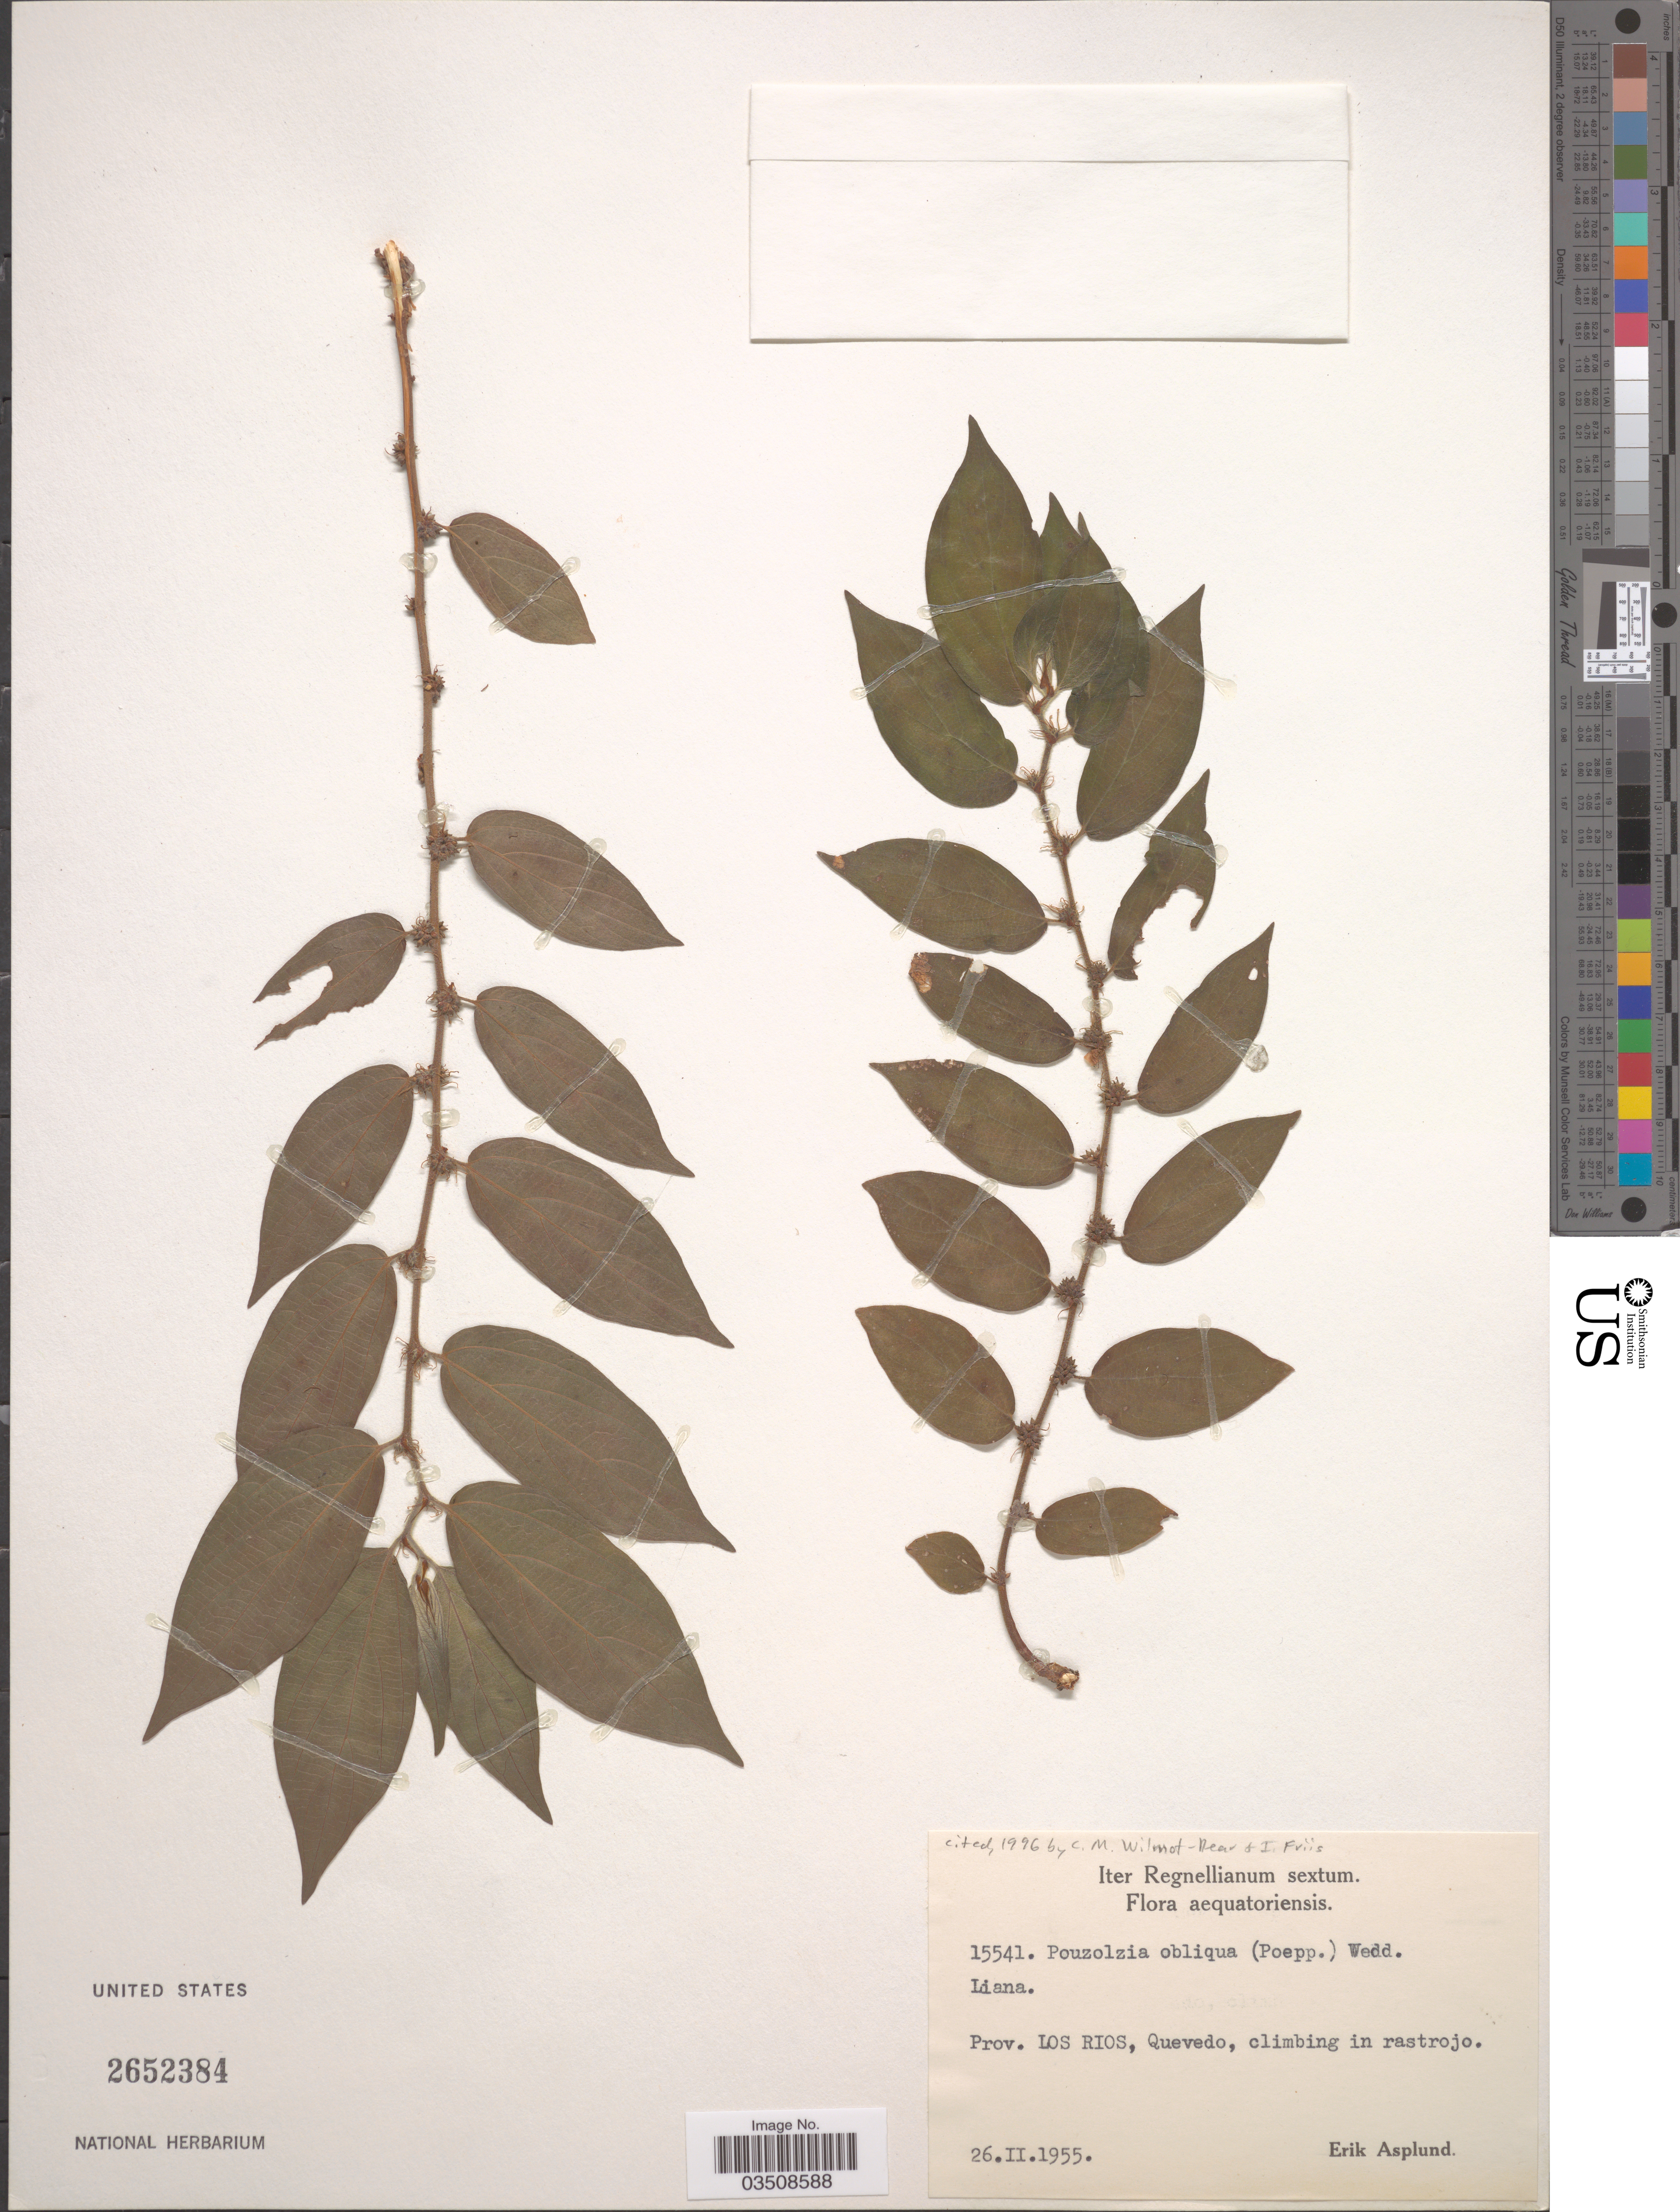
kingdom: Plantae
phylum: Tracheophyta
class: Magnoliopsida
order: Rosales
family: Urticaceae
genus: Pouzolzia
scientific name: Pouzolzia obliqua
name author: (Poepp.) Gaudich.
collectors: E. Asplund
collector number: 15541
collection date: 1955-02-26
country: Ecuador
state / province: Los Ríos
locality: Quevedo.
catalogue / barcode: US 2652384